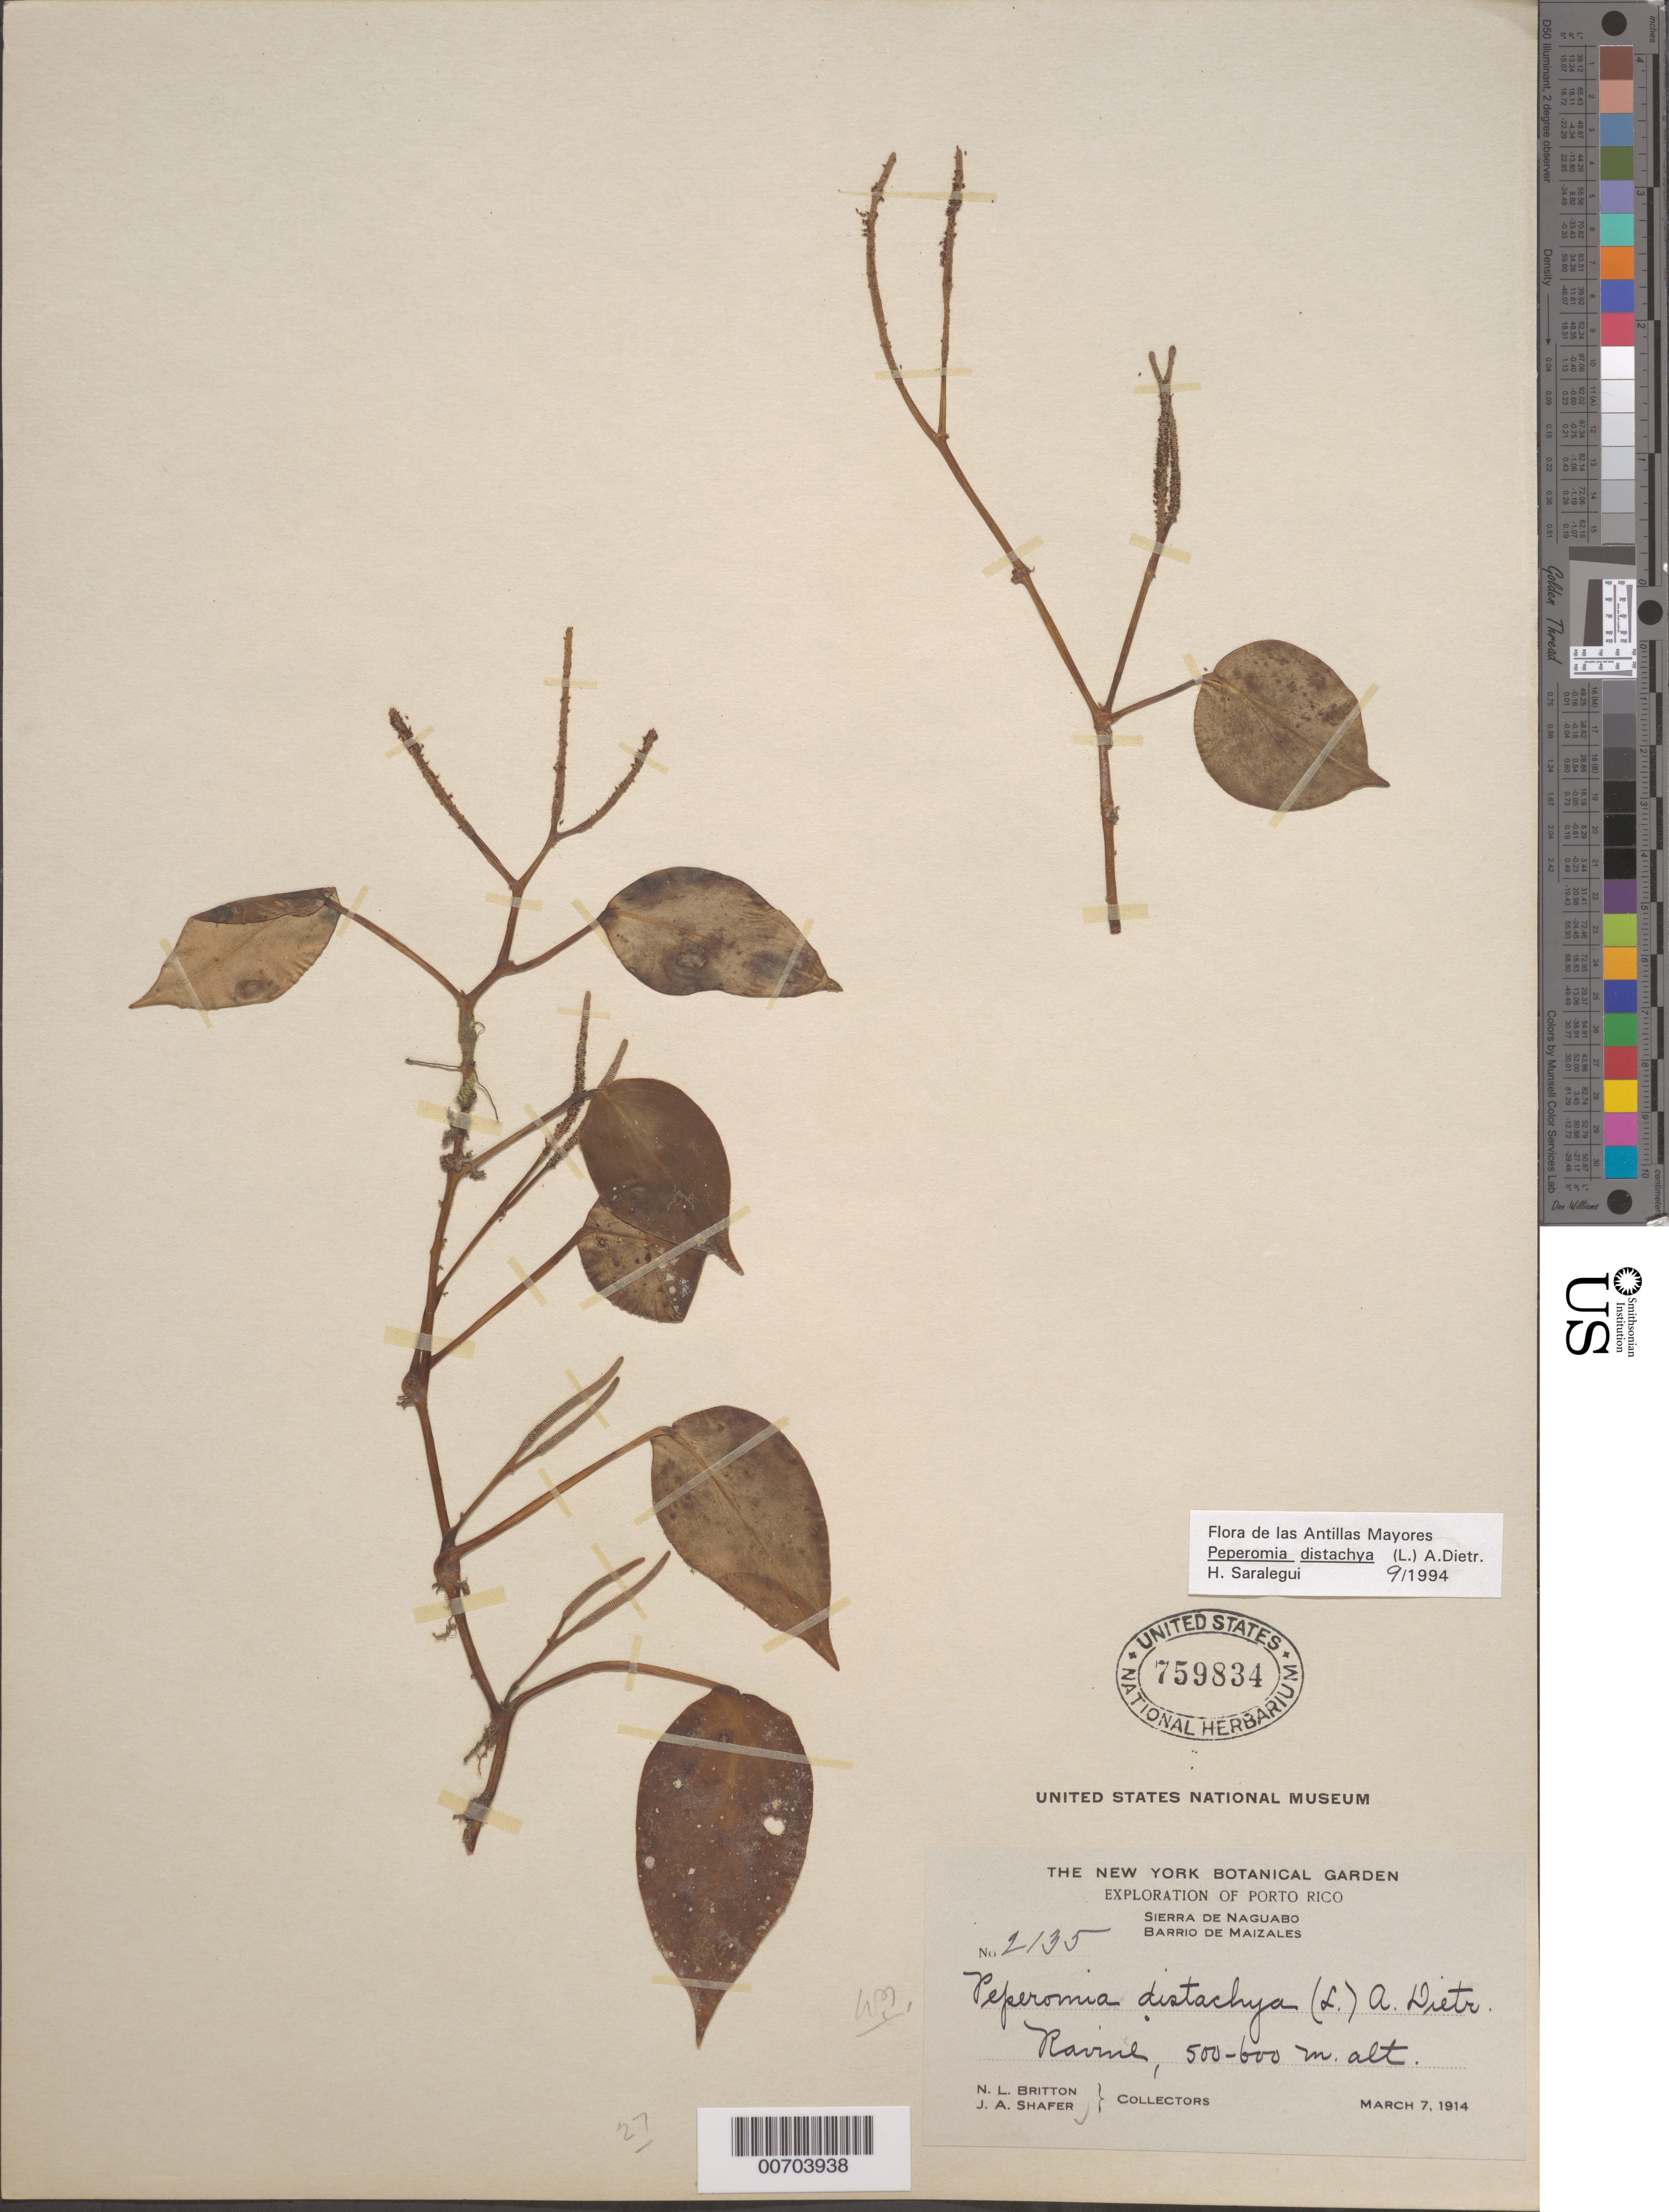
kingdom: Plantae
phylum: Tracheophyta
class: Magnoliopsida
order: Piperales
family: Piperaceae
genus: Peperomia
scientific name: Peperomia distachya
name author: (L.) A. Dietr.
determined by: Saralegui Boza, H.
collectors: N. Britton & J. A. Shafer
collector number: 2135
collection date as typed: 07 Mar 1914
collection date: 1914-03-07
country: Puerto Rico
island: Greater Antilles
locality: Sierra de Naguabo; Barrio de Maizales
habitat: Ravine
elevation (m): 500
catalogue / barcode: US 759834